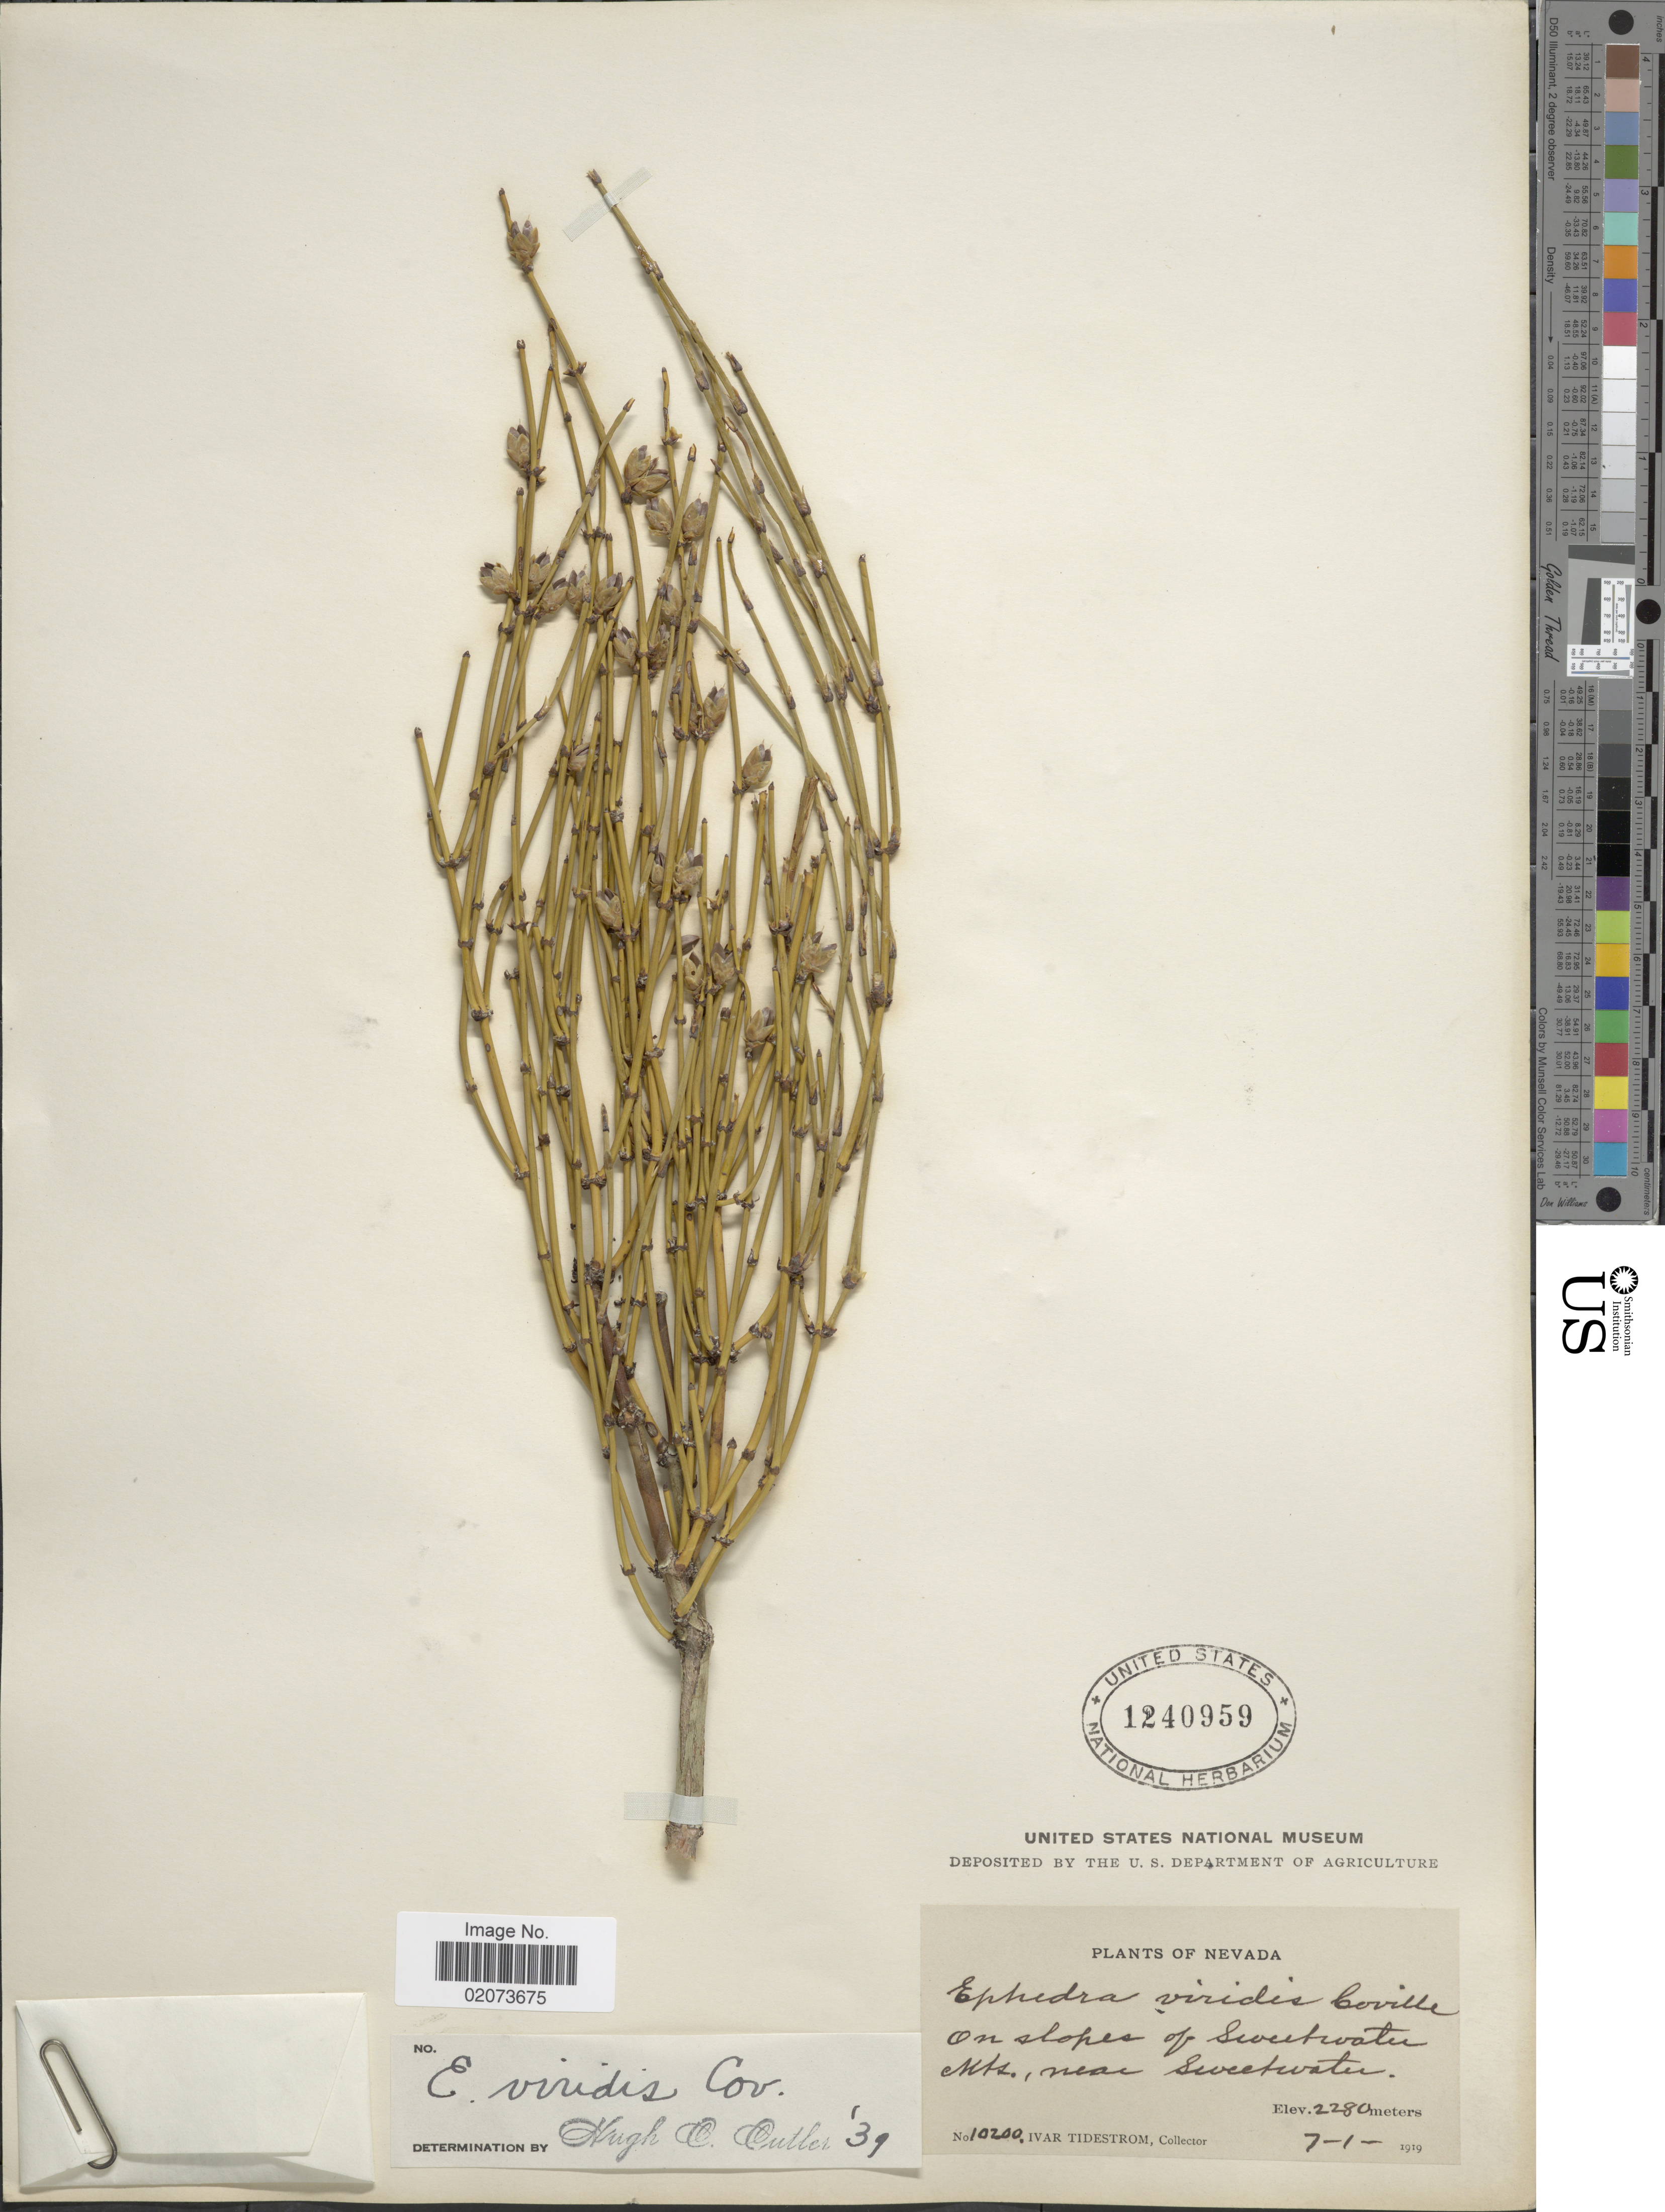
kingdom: Plantae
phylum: Tracheophyta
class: Gnetopsida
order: Ephedrales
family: Ephedraceae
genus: Ephedra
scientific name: Ephedra viridis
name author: Coville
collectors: I. F. Tidestrom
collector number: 10200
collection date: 1919-07-01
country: United States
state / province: Nevada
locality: On slopes of Sweetwater Mts., near Sweetwater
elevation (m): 2280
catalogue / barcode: US 1240959